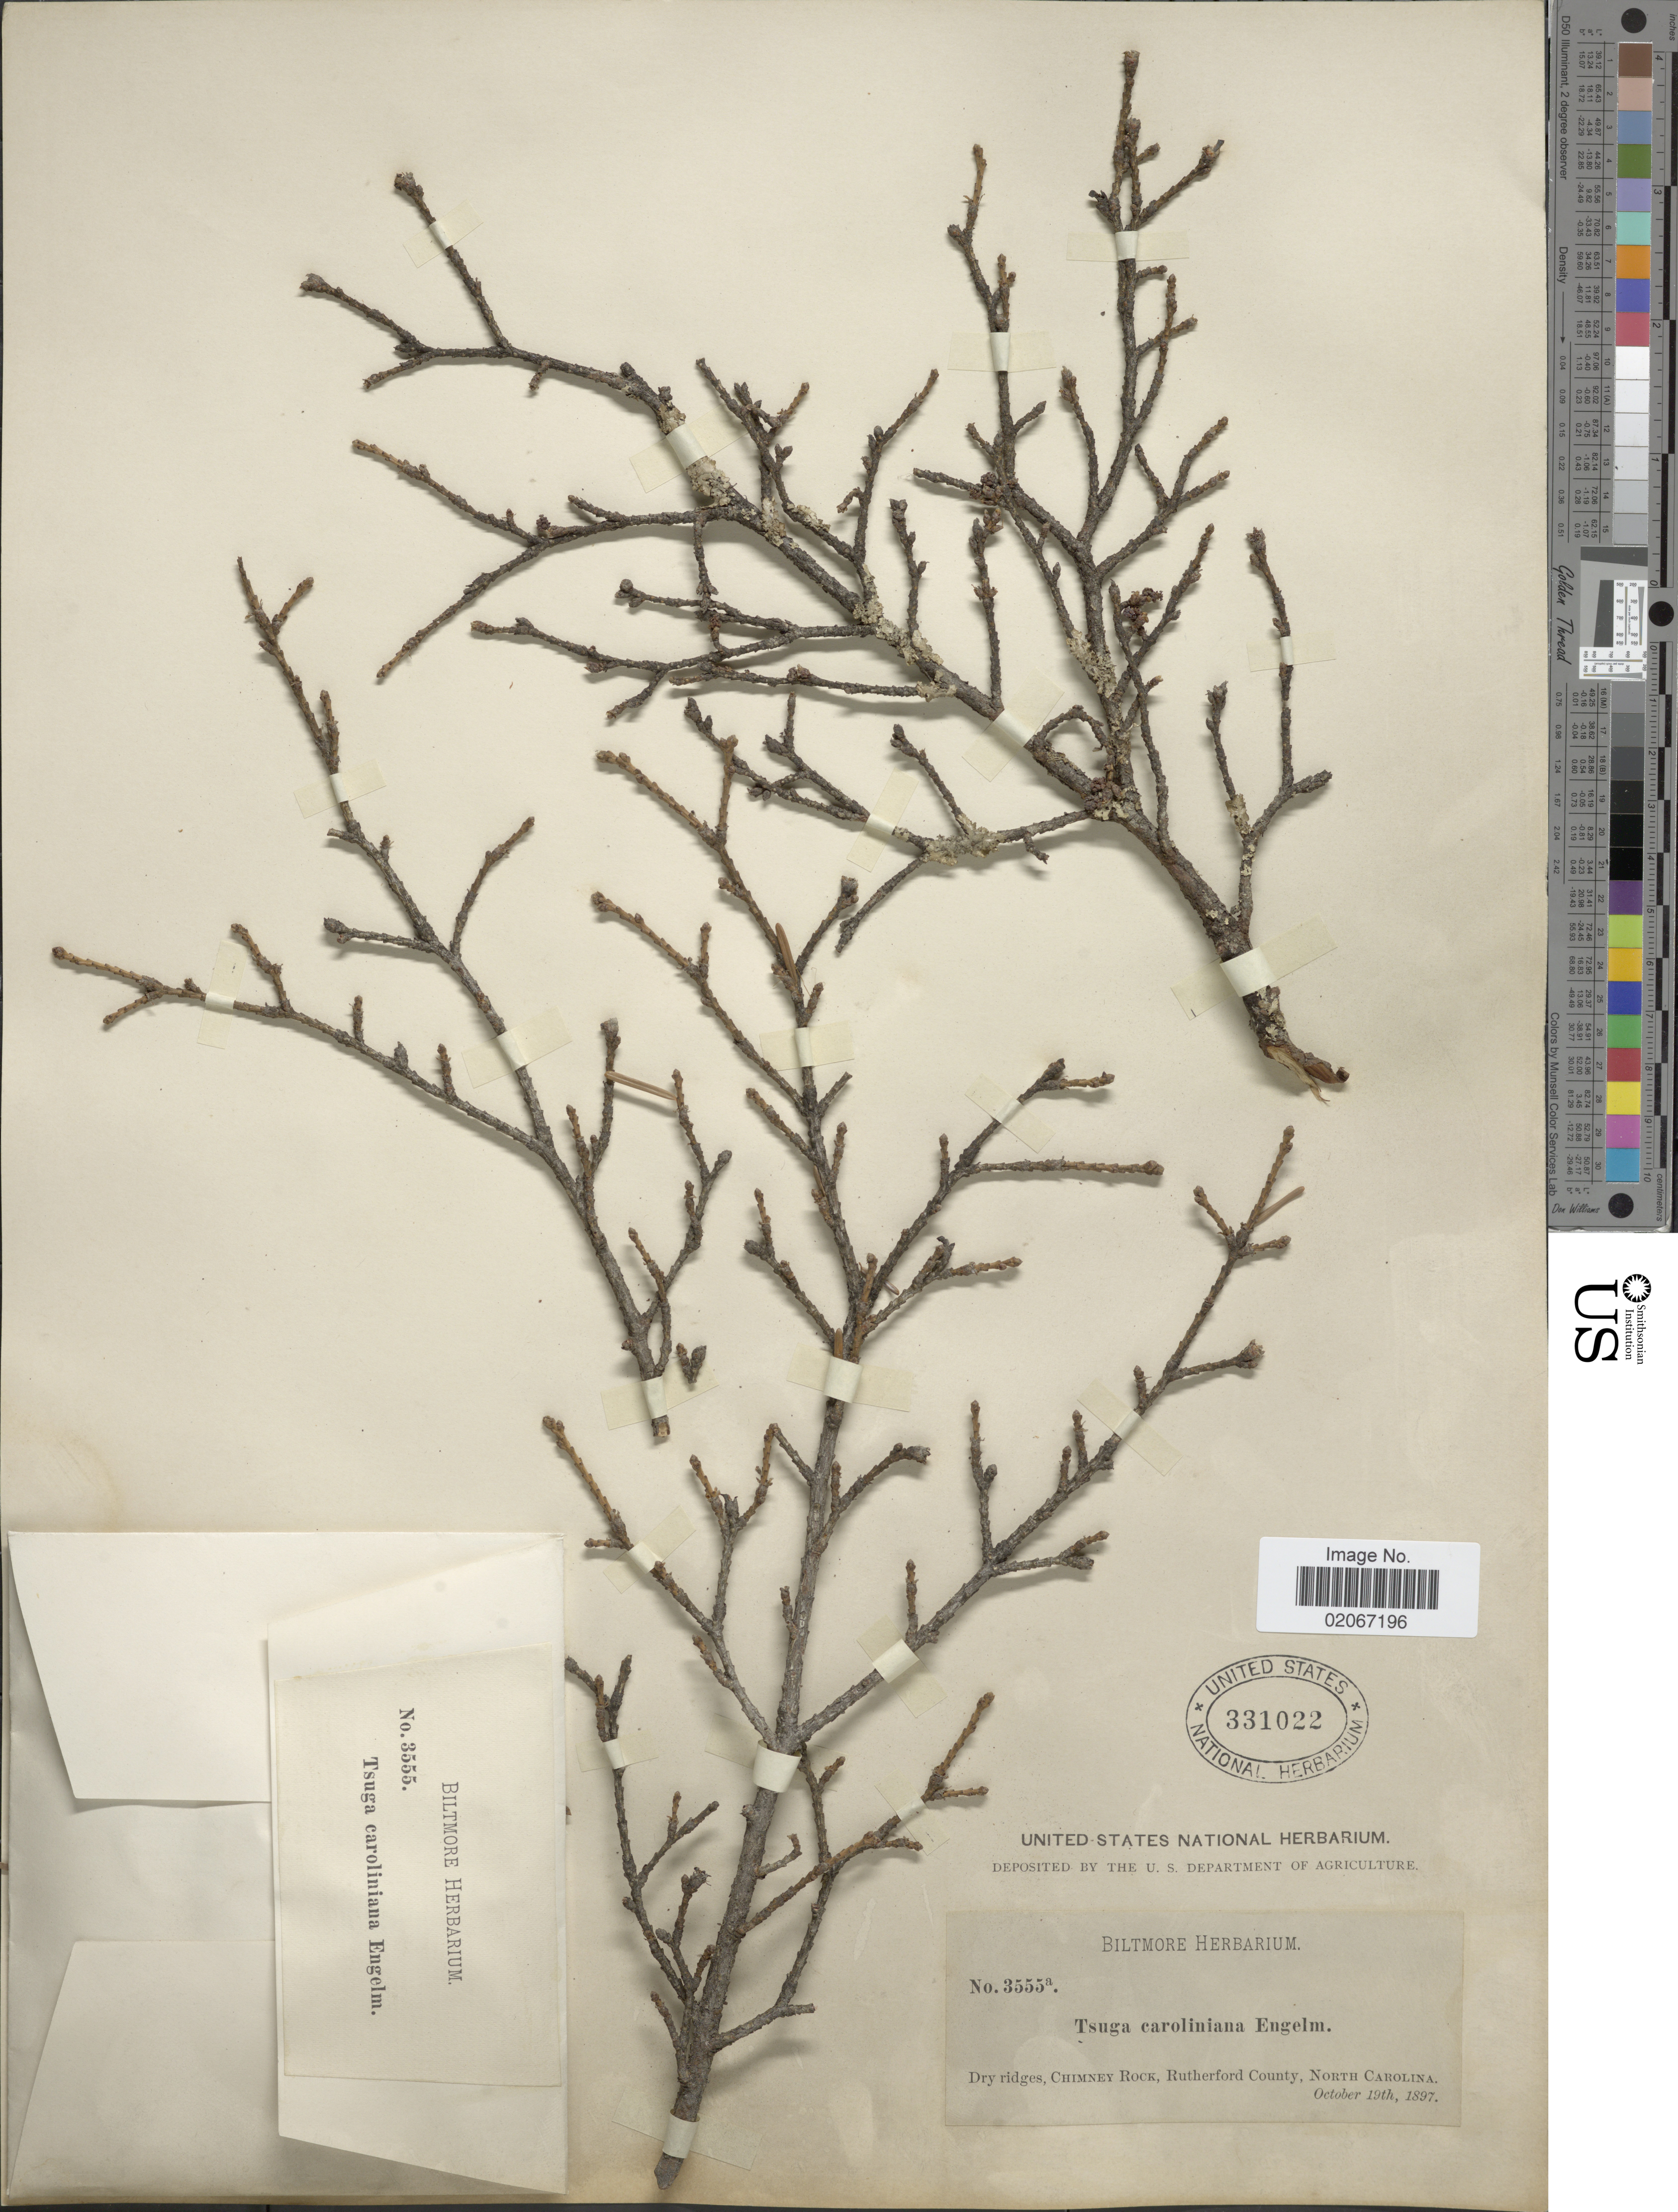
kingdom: Plantae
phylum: Tracheophyta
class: Pinopsida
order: Pinales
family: Pinaceae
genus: Tsuga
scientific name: Tsuga caroliniana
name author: Engelm.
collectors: ex herb. Biltmore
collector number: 3555A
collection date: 1897-10-19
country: United States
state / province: North Carolina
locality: Dry ridges, Chmney Rock, Rutherford County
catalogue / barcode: US 331022